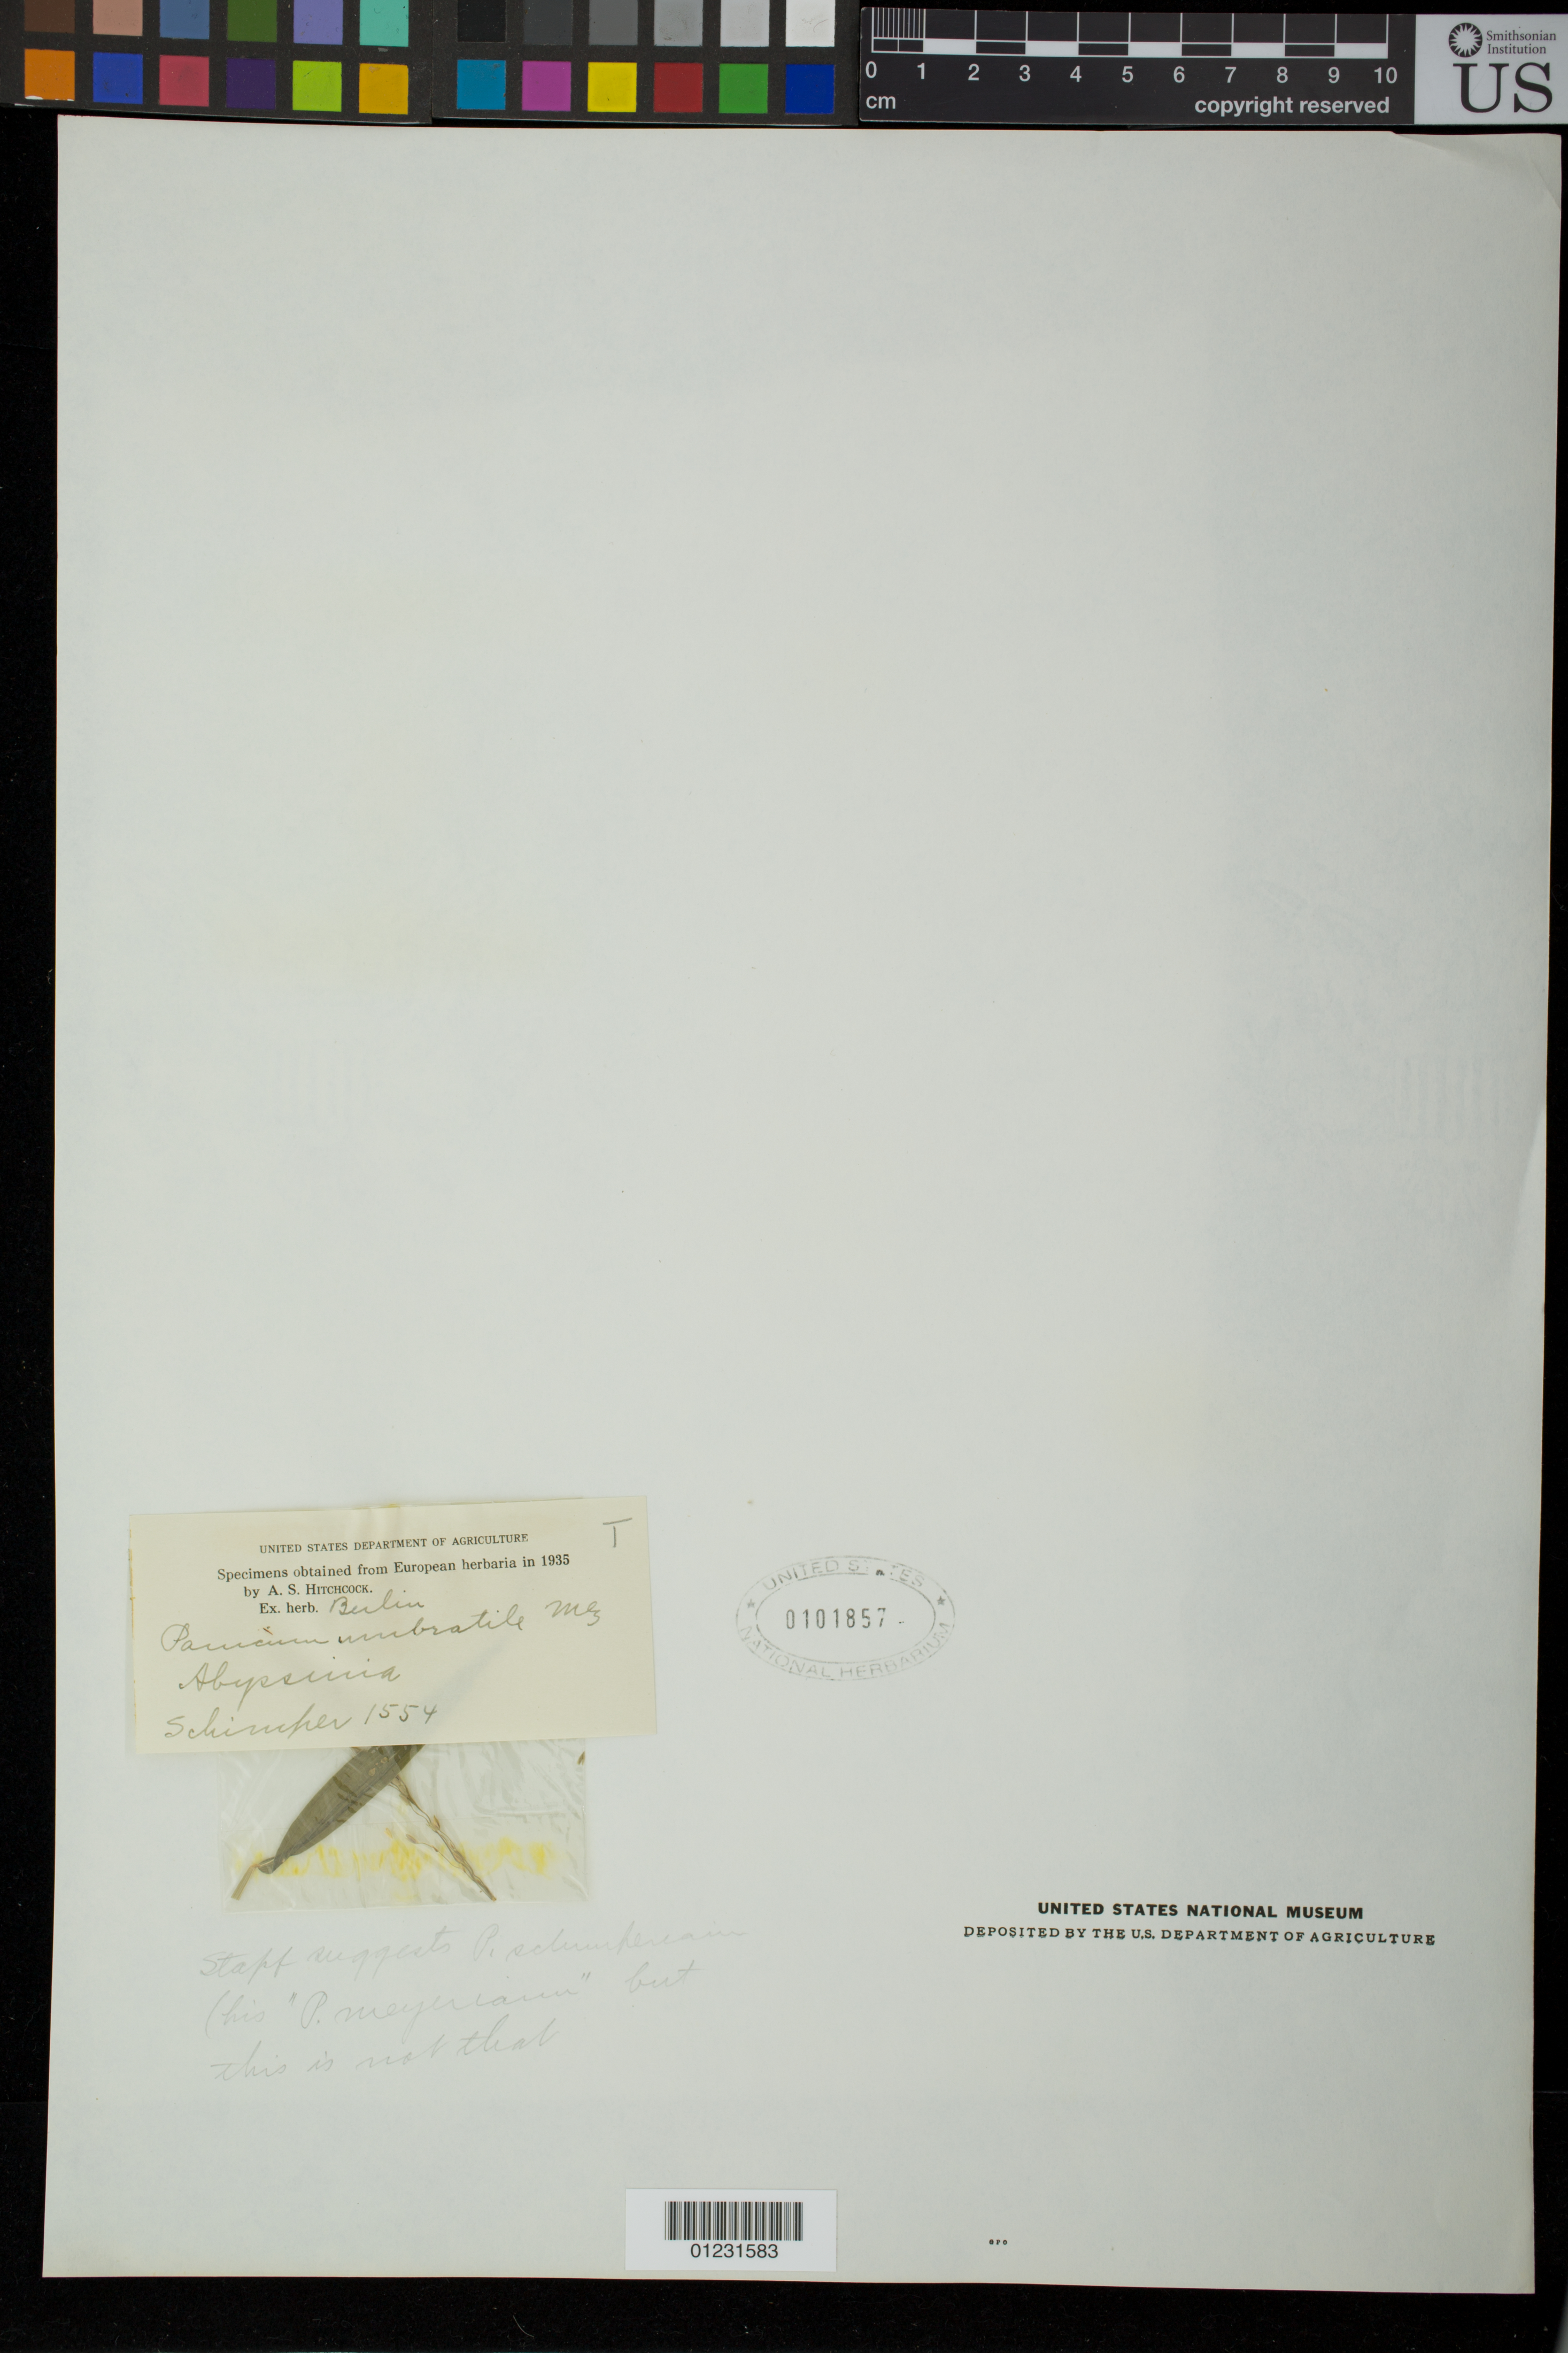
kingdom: Plantae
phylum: Tracheophyta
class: Liliopsida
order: Poales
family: Poaceae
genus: Panicum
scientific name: Panicum umbratile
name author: Mez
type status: Isotype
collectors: -. Schimper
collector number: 1554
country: Ethiopia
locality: Abyssinia.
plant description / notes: Fragmentary material of type specimen ex herb. Berlin.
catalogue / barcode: US 101857